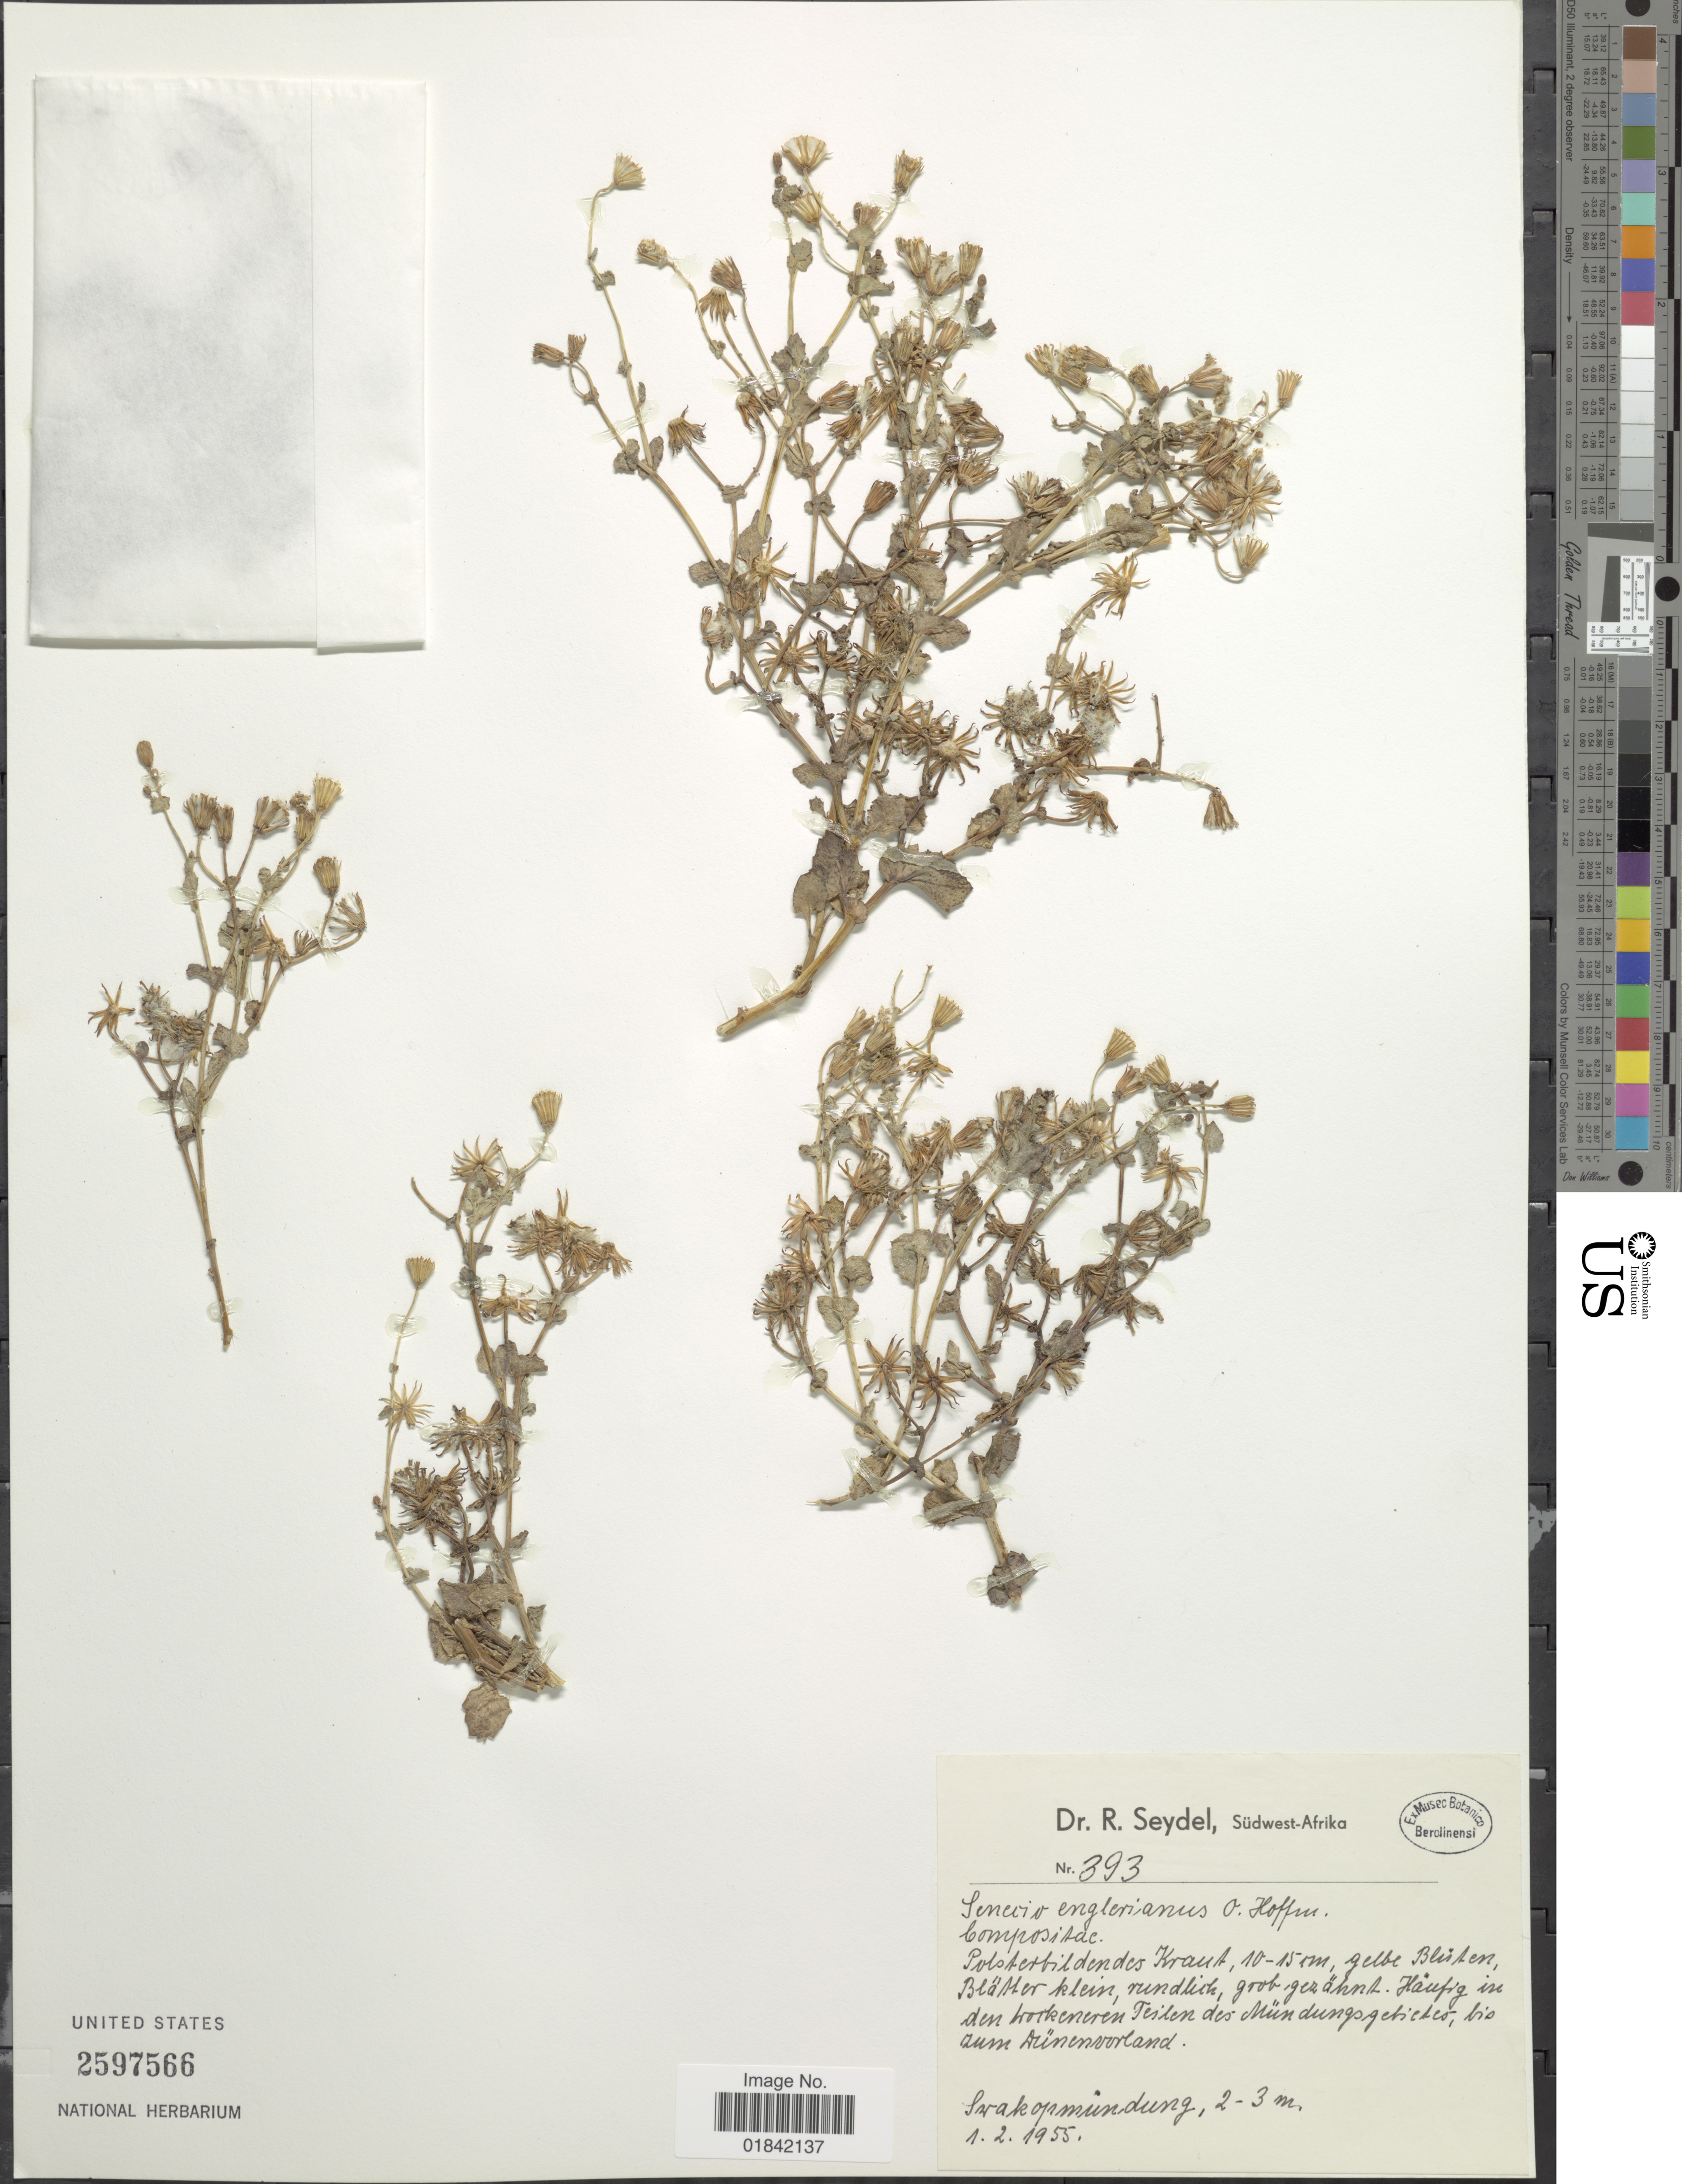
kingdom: Plantae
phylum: Tracheophyta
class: Magnoliopsida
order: Asterales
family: Asteraceae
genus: Senecio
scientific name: Senecio engleranus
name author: O. Hoffm.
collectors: R. Seydel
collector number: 393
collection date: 1955-02-01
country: Namibia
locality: Sudwest-Afrika, Sarakopmundung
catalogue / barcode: US 2597566